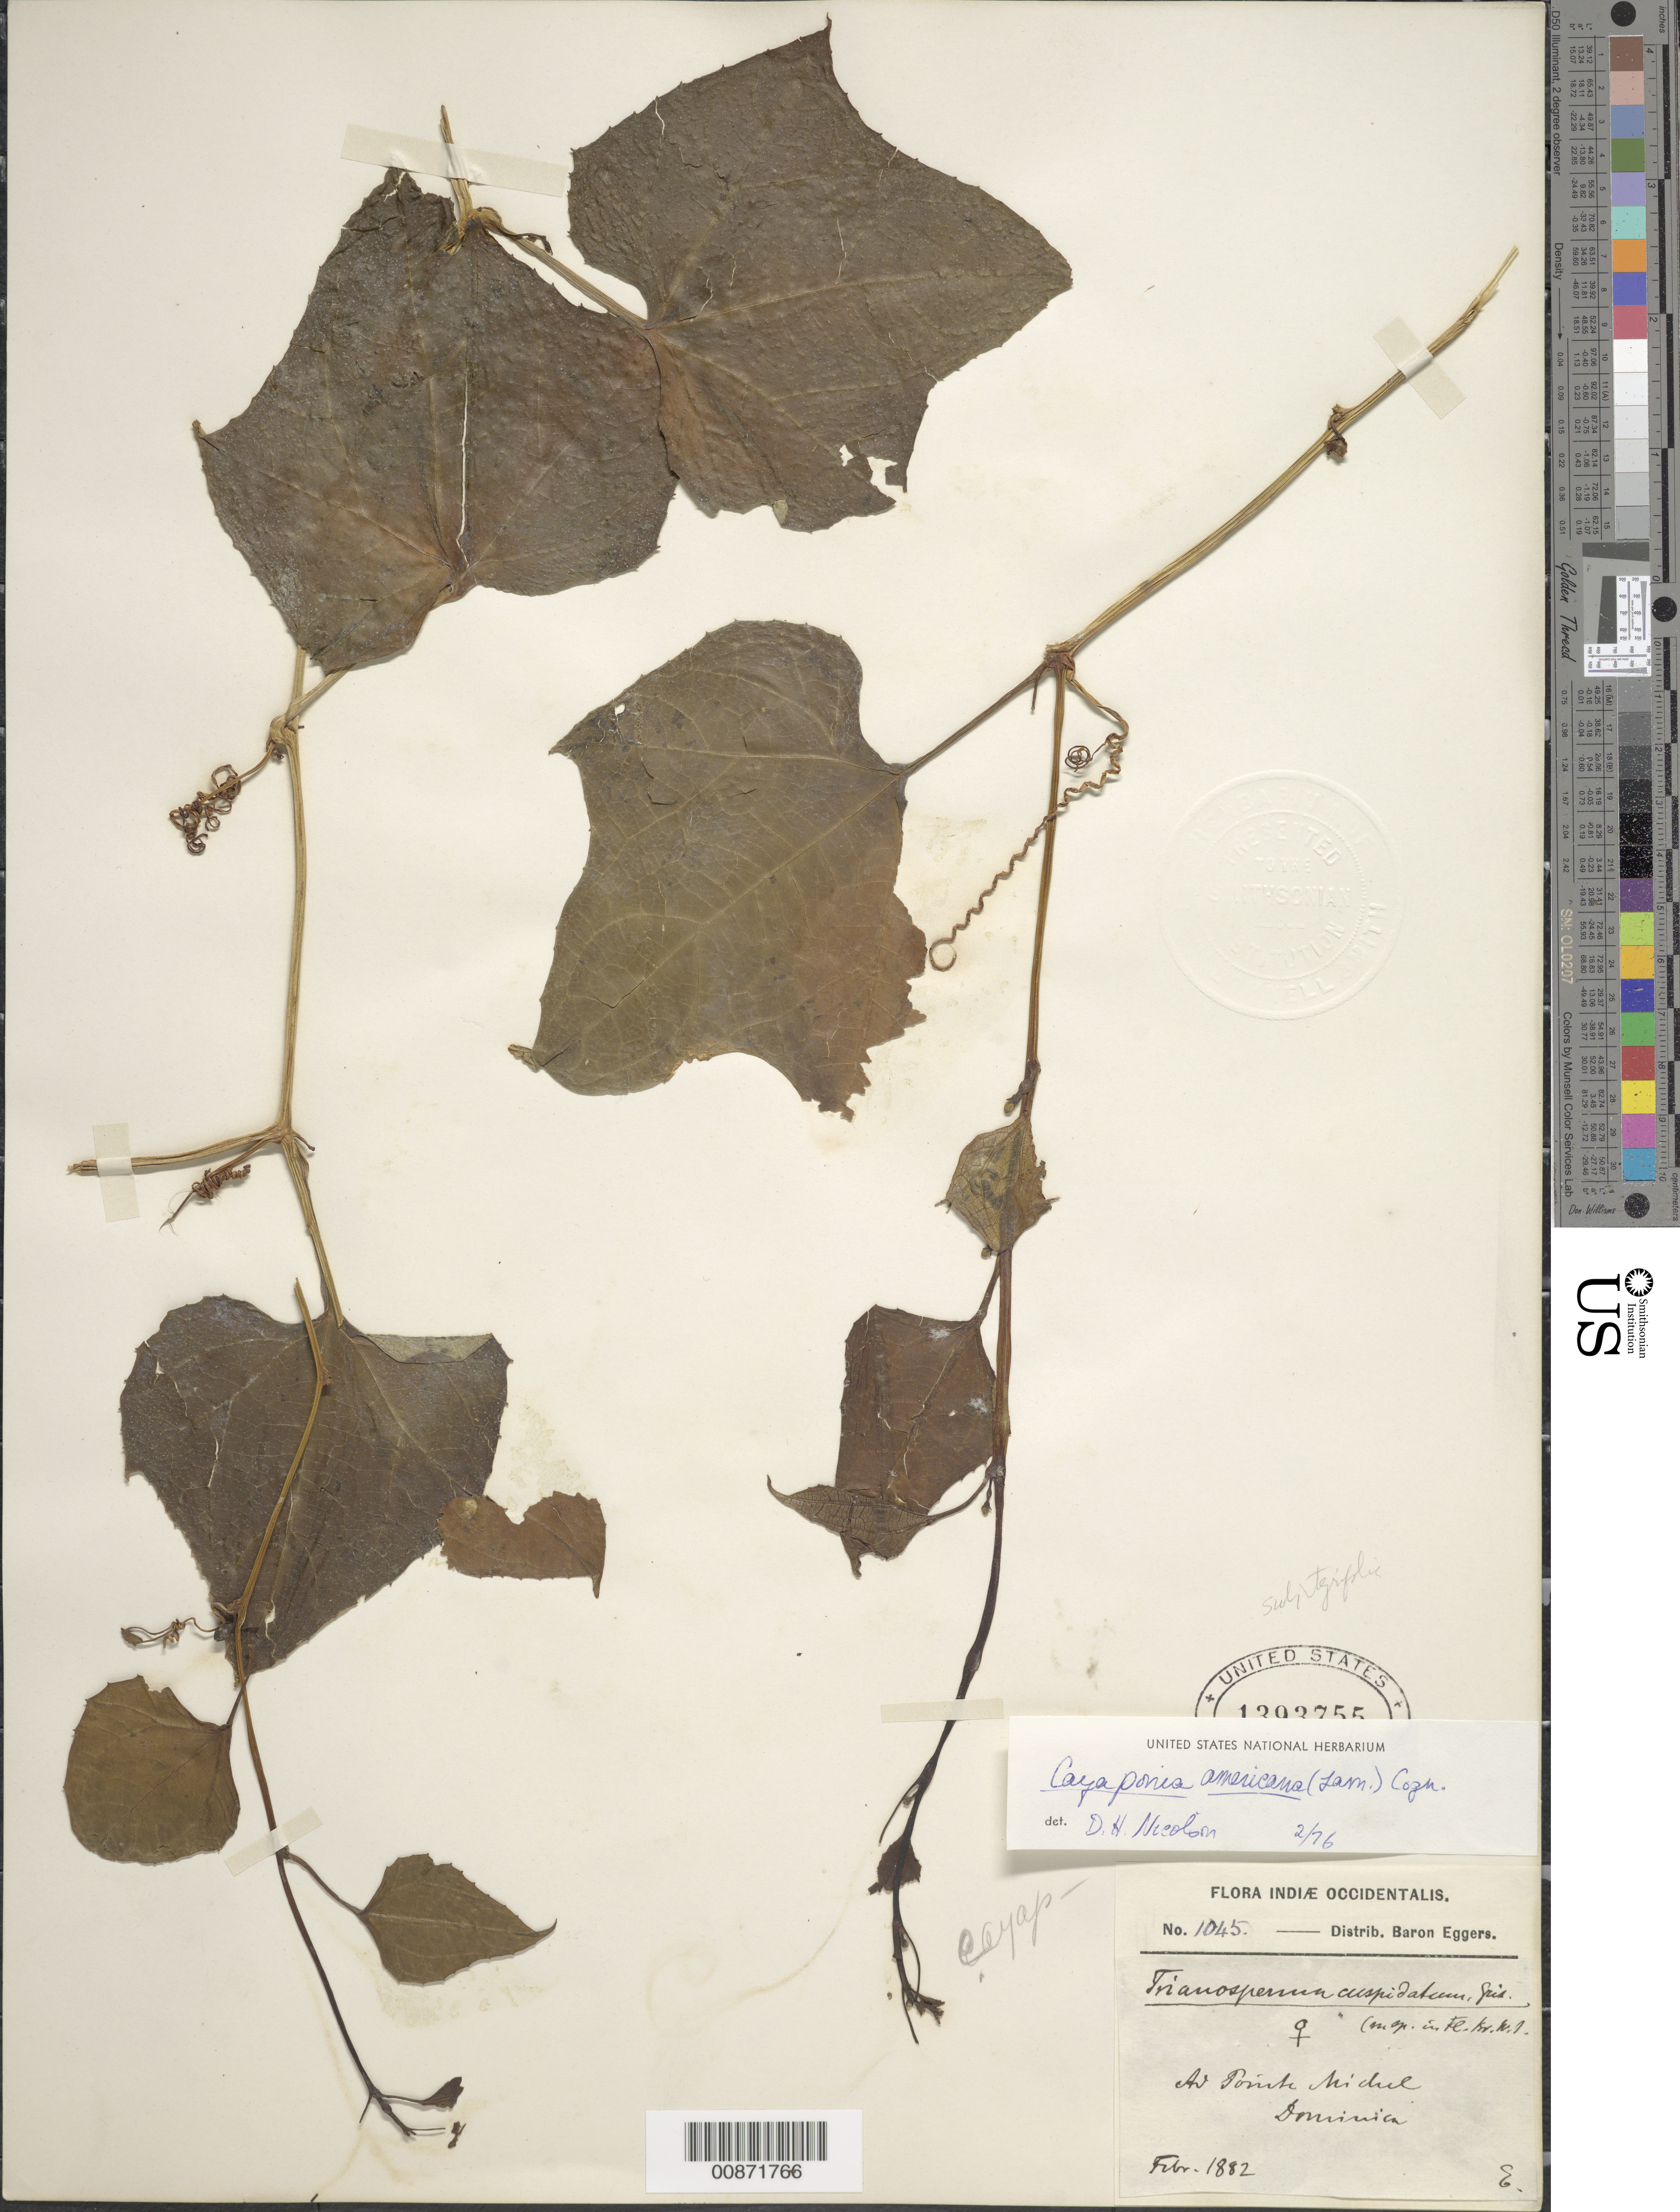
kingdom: Plantae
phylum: Tracheophyta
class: Magnoliopsida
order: Cucurbitales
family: Cucurbitaceae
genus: Cayaponia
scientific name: Cayaponia americana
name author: (Lam.) Cogn.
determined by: Nicolson, Dan H.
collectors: H. F. A. von Eggers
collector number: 1045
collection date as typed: Feb 1882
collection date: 1882-02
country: Dominica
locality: Ad Pointe Michel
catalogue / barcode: US 1393755